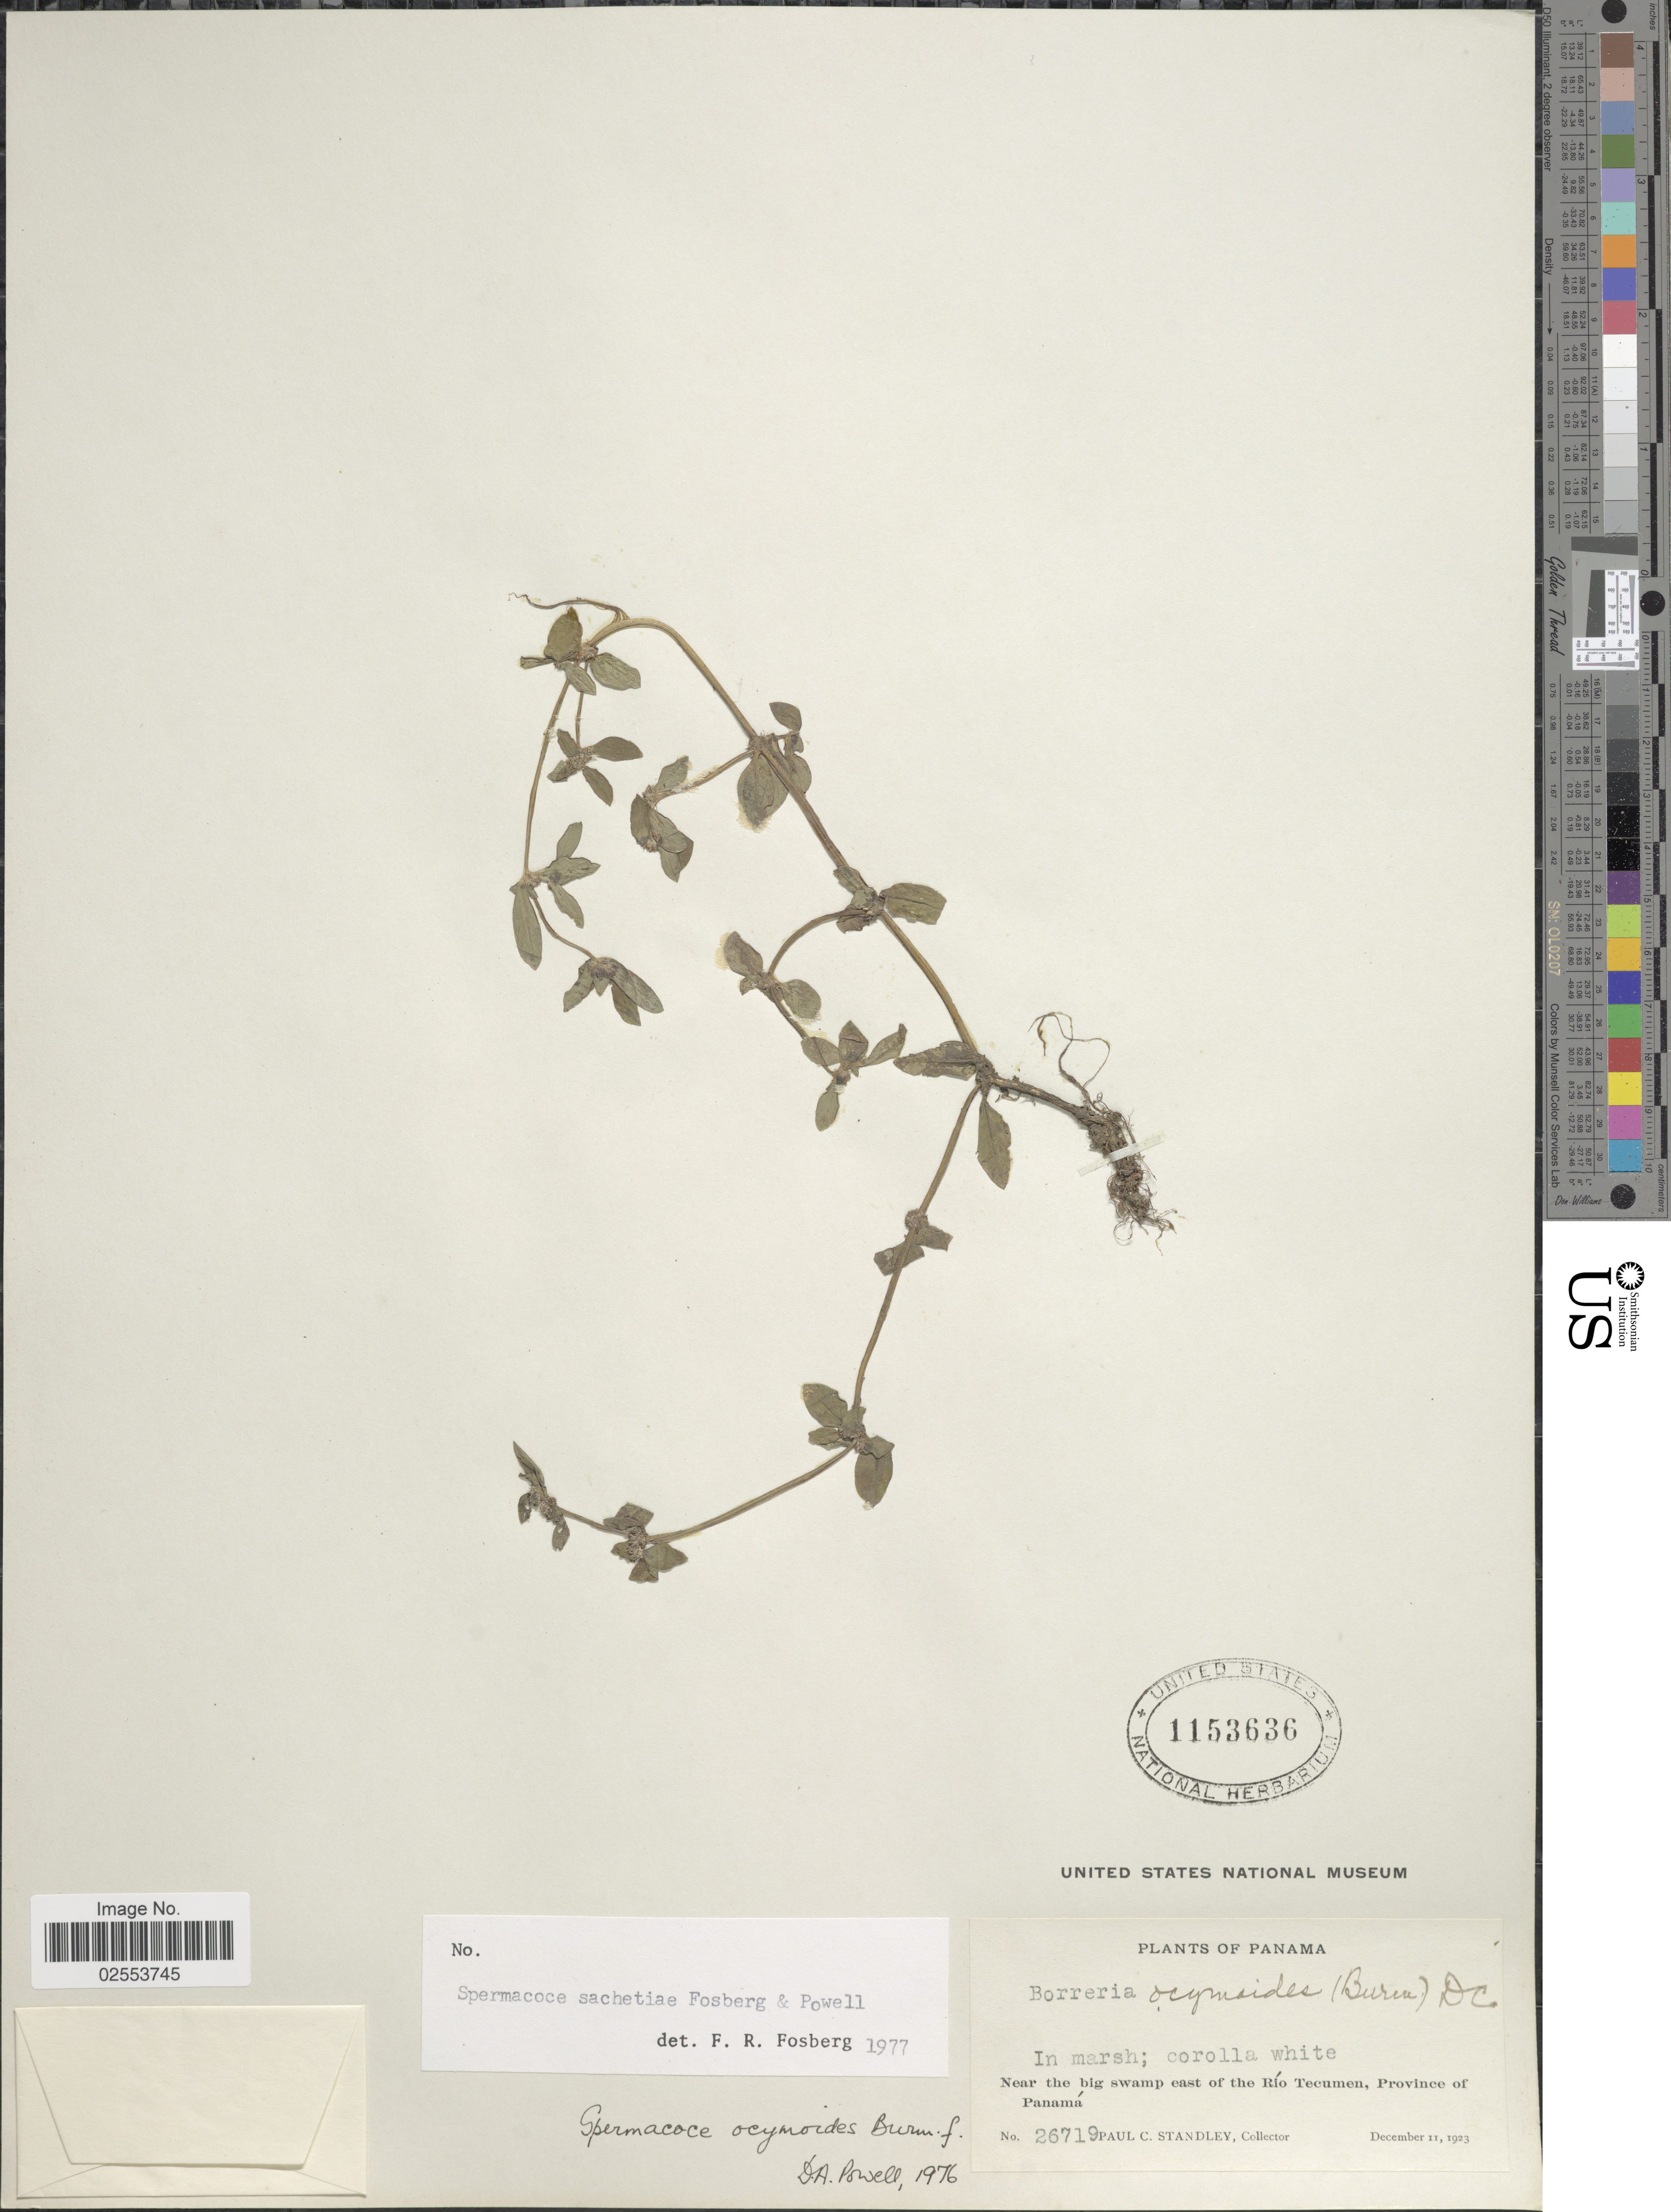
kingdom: Plantae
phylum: Tracheophyta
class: Magnoliopsida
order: Gentianales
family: Rubiaceae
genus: Spermacoce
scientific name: Spermacoce sachetiae Fosberg & D.A. Powell sp. nov. ined.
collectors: P. C. Standley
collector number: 26719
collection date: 1923-12-11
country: Panama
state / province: Panamá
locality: In marsh, near the big swamp east of the Rio Tecumen.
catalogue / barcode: US 1153636